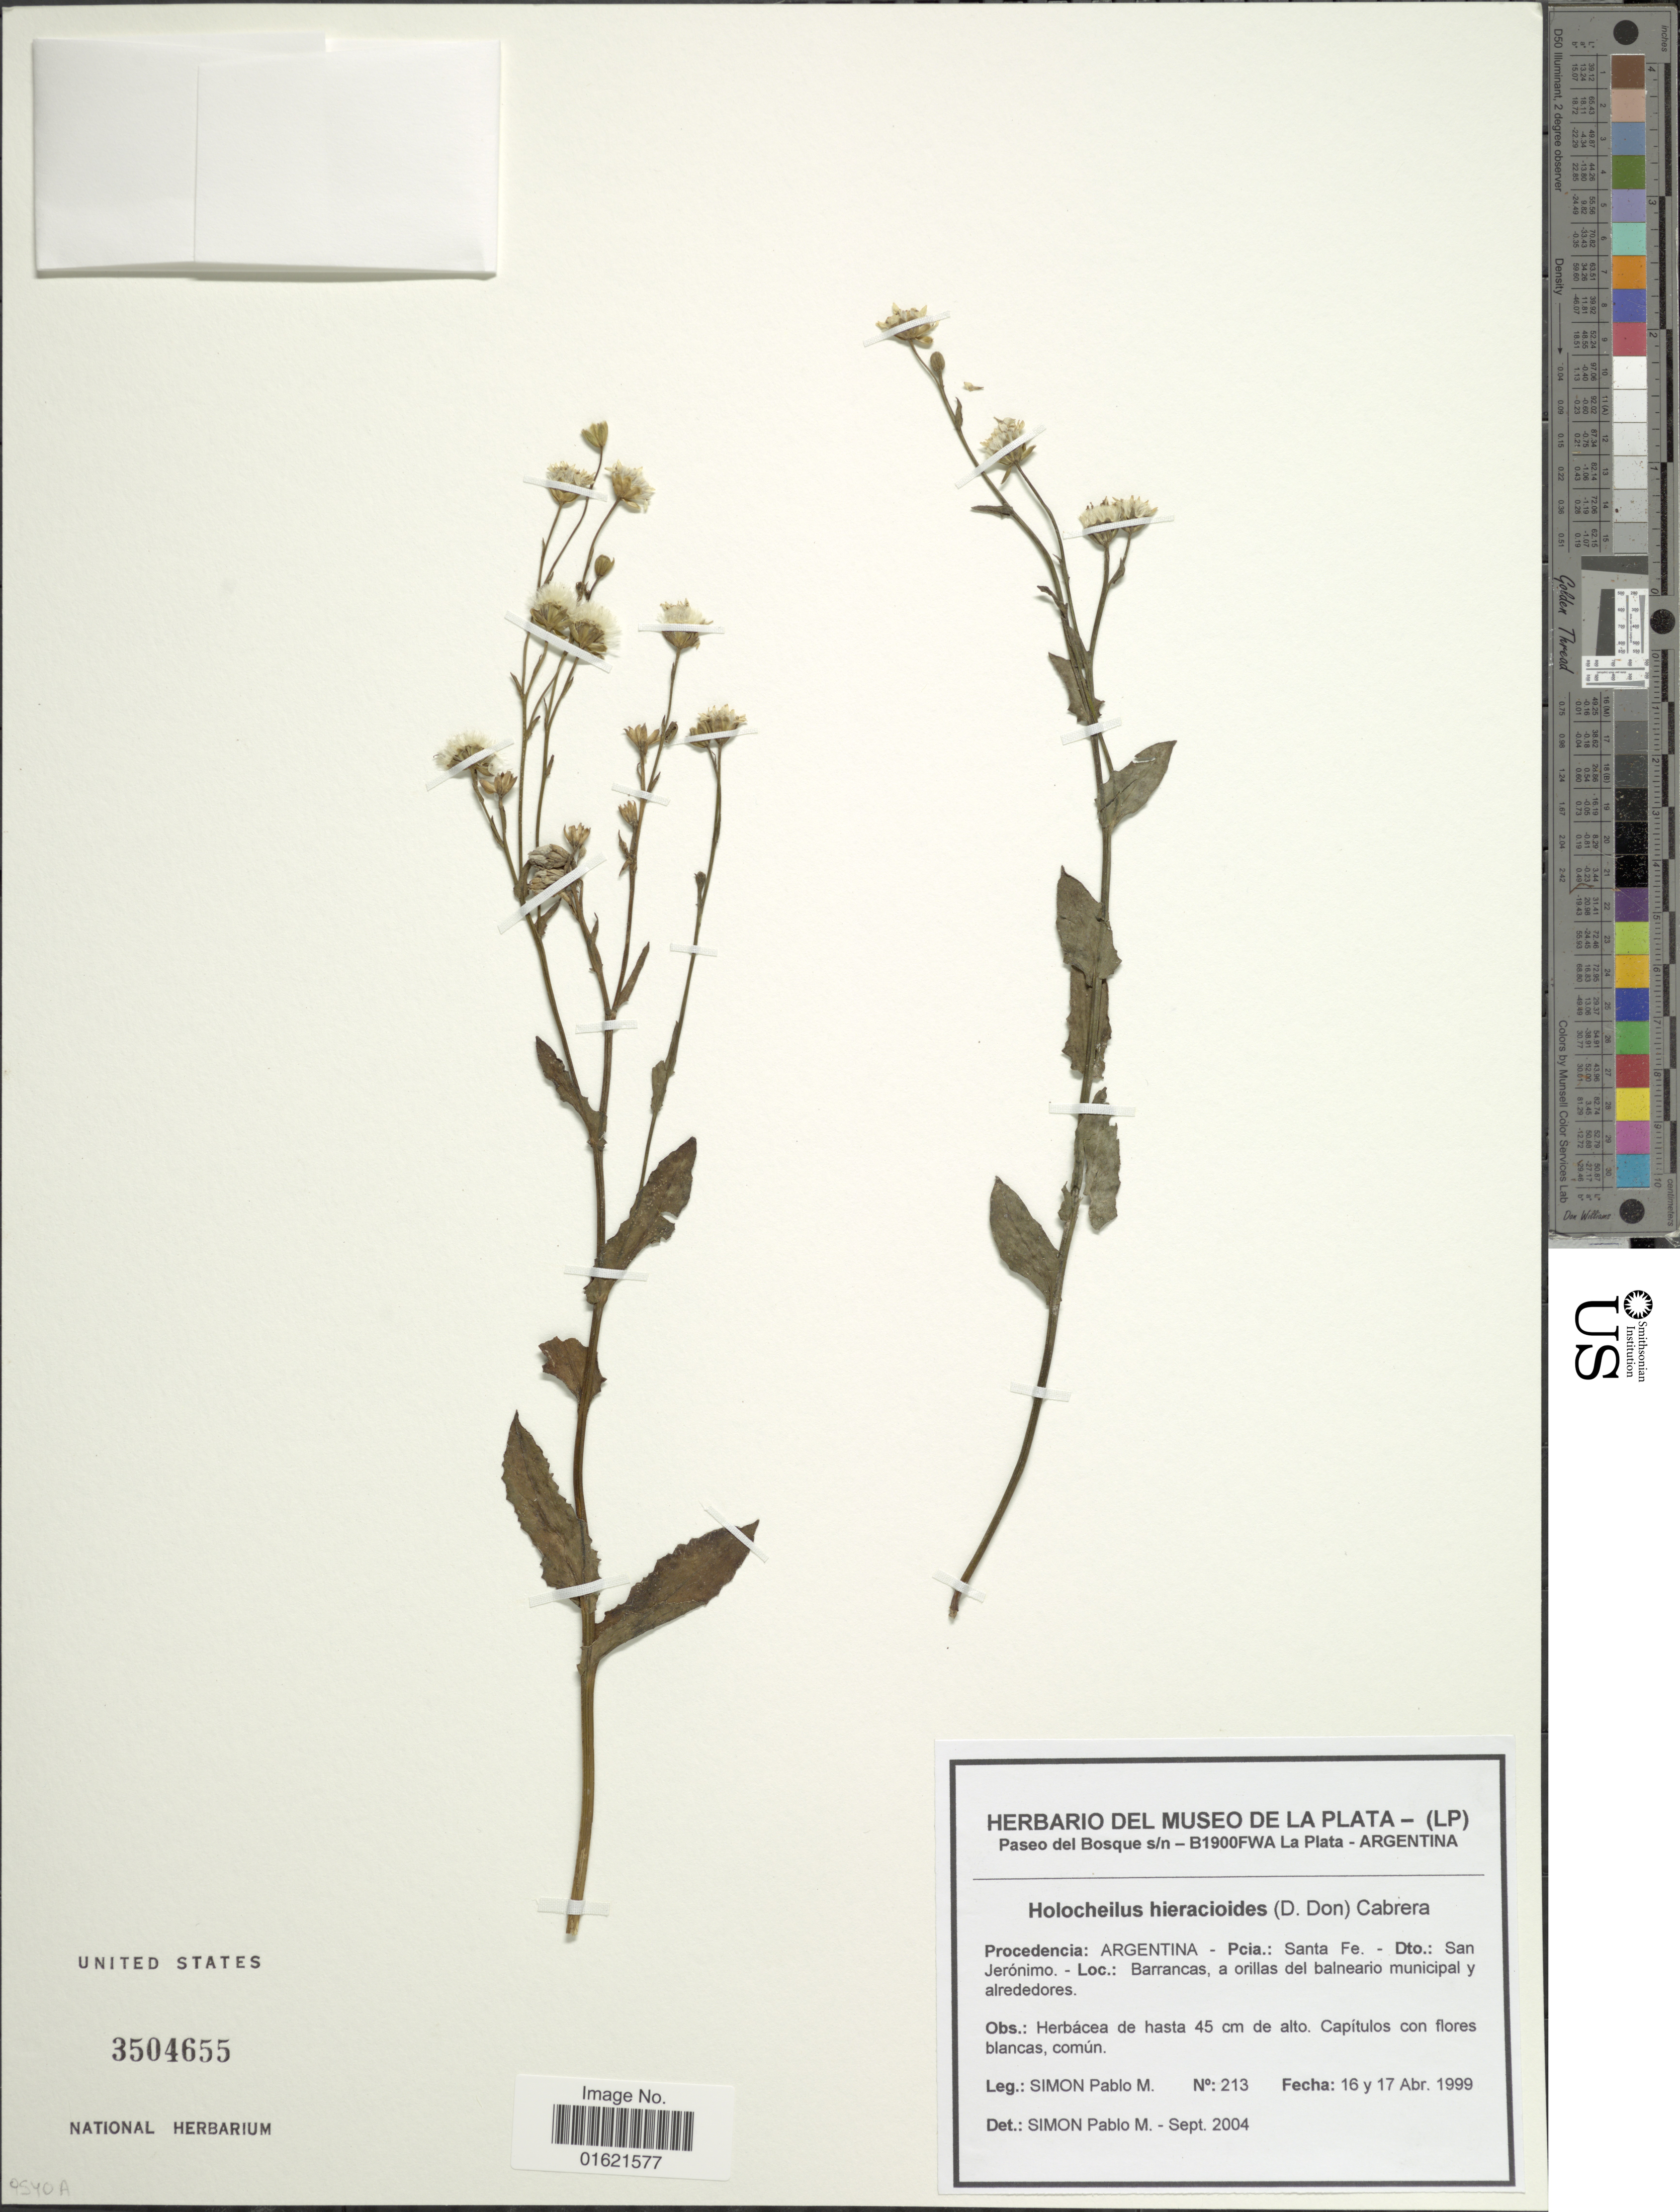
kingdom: Plantae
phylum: Tracheophyta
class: Magnoliopsida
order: Asterales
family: Asteraceae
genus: Holocheilus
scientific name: Holocheilus hieracioides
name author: (D. Don) Cabrera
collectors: P. M. Simón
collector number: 213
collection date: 1999-04-16/1999-04-17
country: Argentina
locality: Procedencia, Argentina, Pcia. Santa Fe. Dto.: San Jeronimo. Barrancas a orillas del jbalneario municipal y alrededores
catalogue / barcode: US 3504655